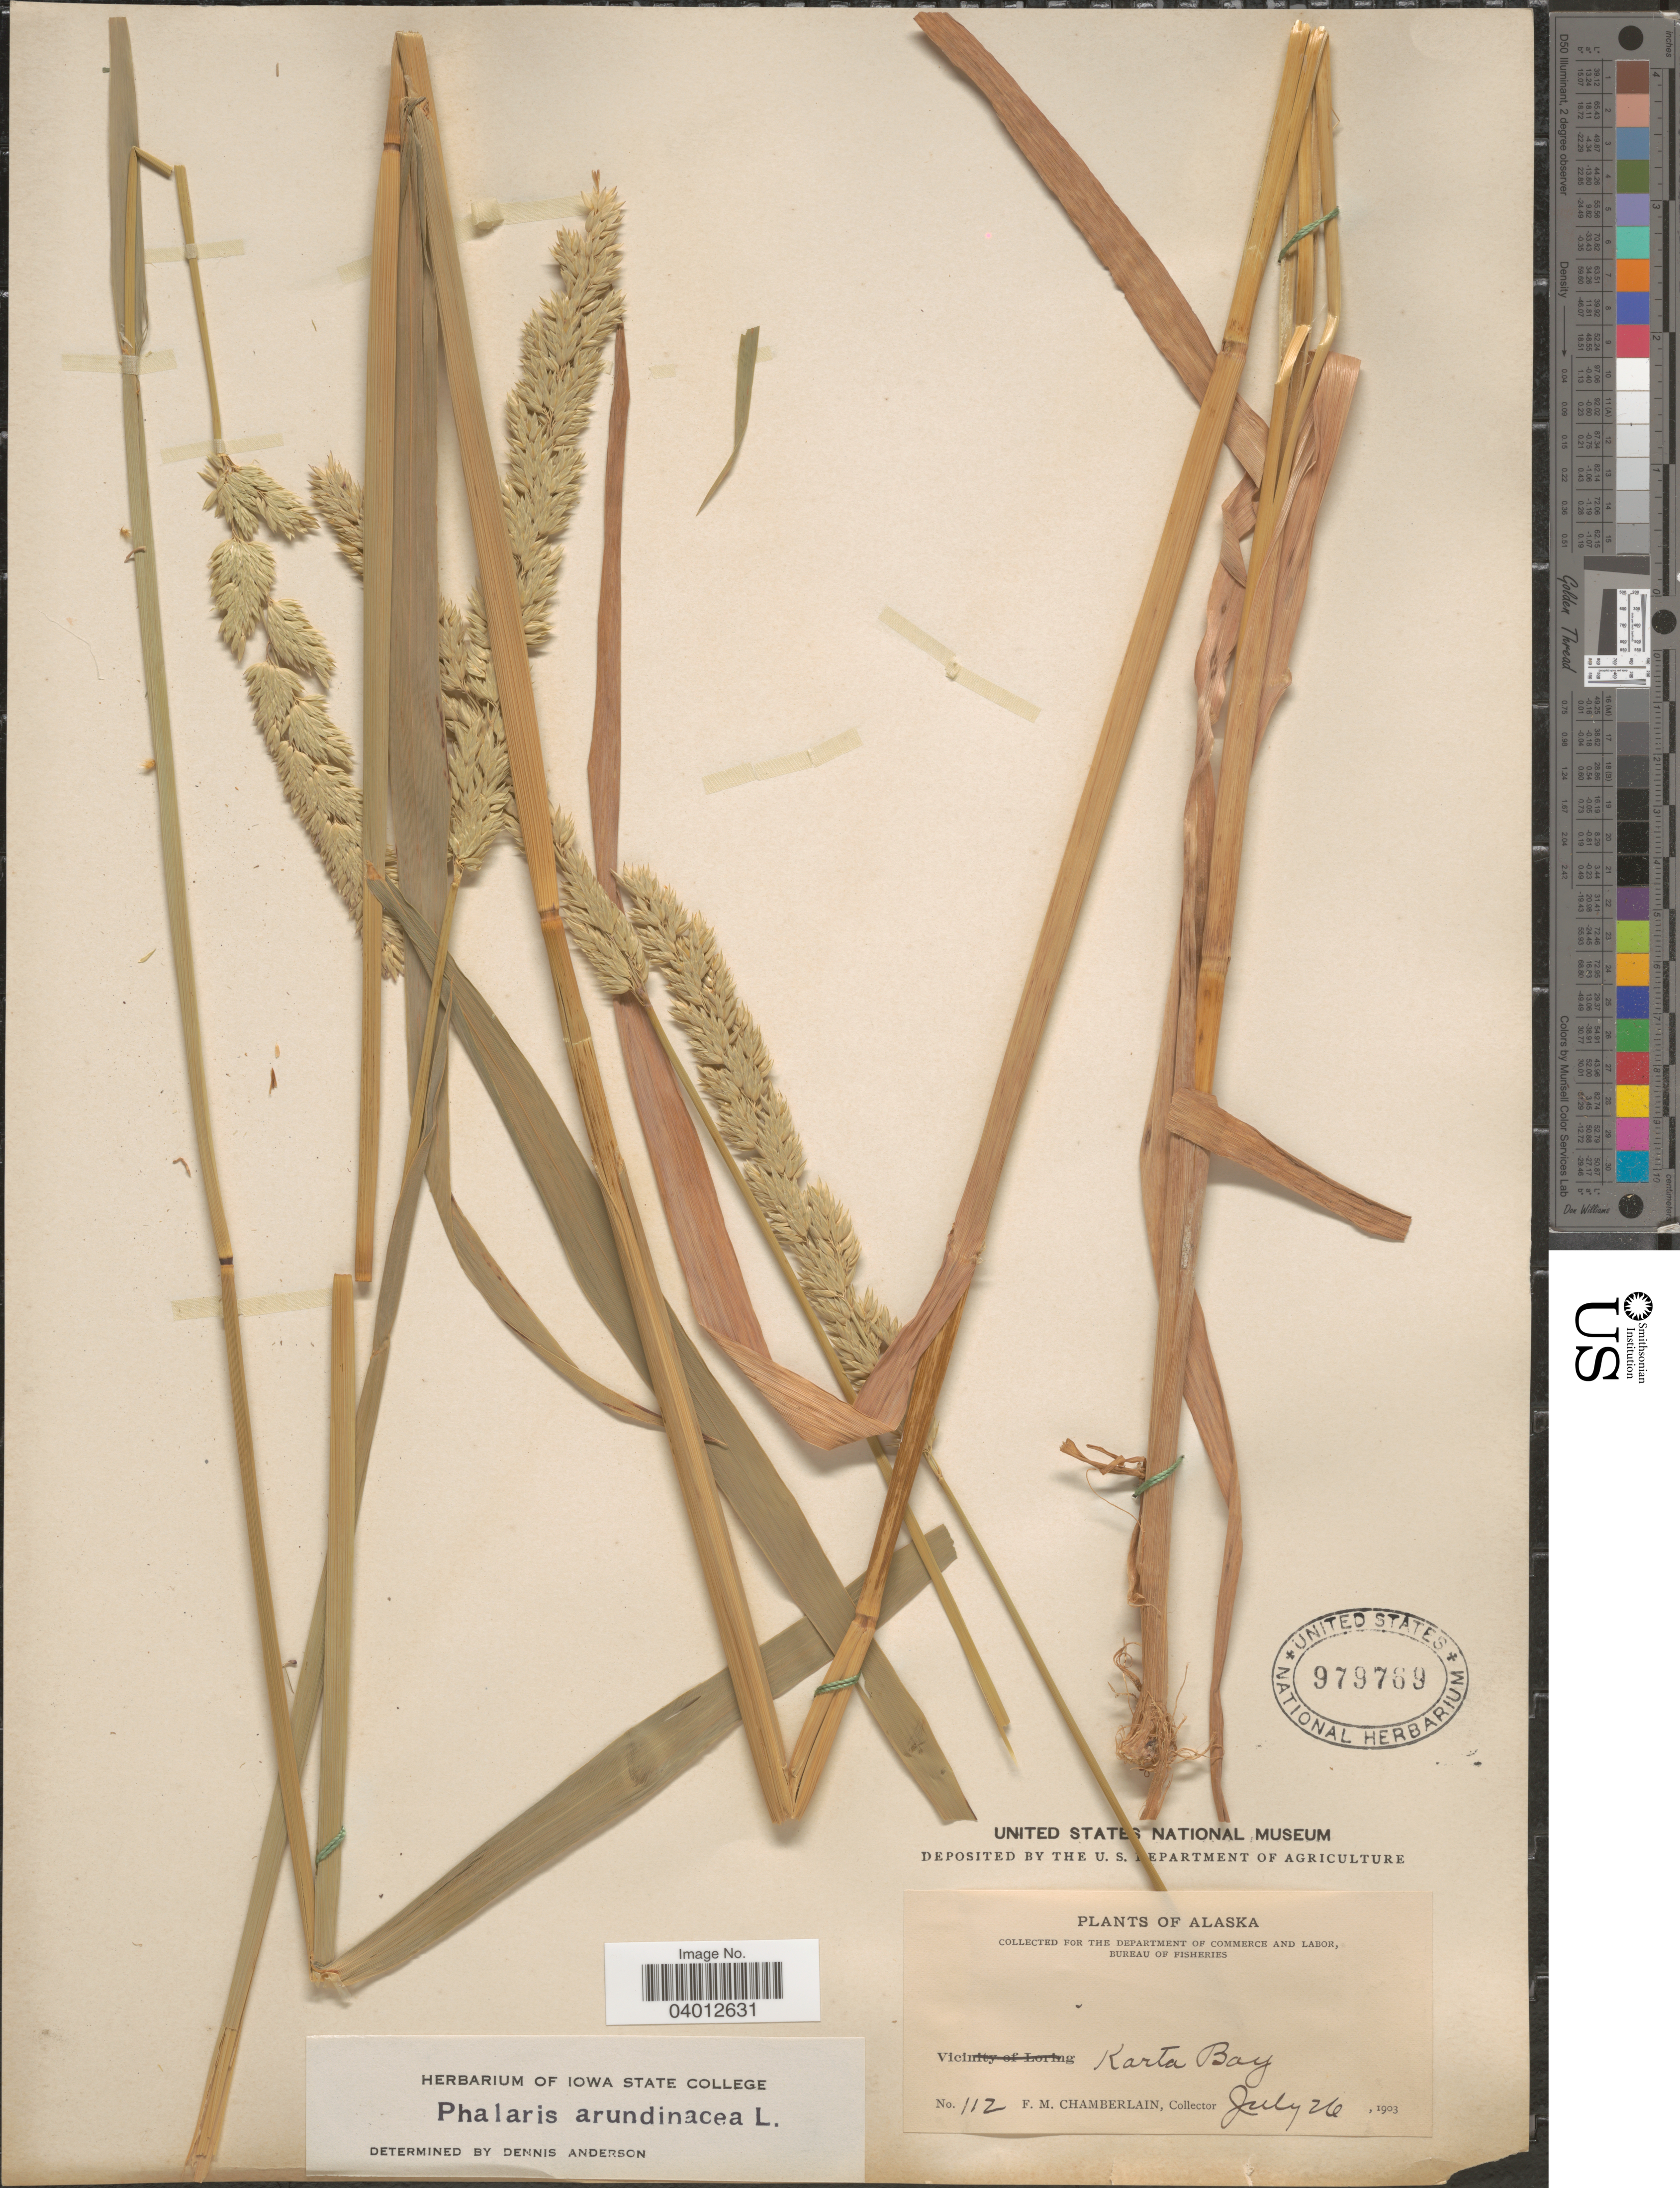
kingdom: Plantae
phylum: Tracheophyta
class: Liliopsida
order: Poales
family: Poaceae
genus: Phalaris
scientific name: Phalaris arundinacea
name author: L.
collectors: F. Chamberlain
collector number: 112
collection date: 1903-07-26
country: United States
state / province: Alaska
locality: Karta Bay.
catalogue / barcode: US 979769